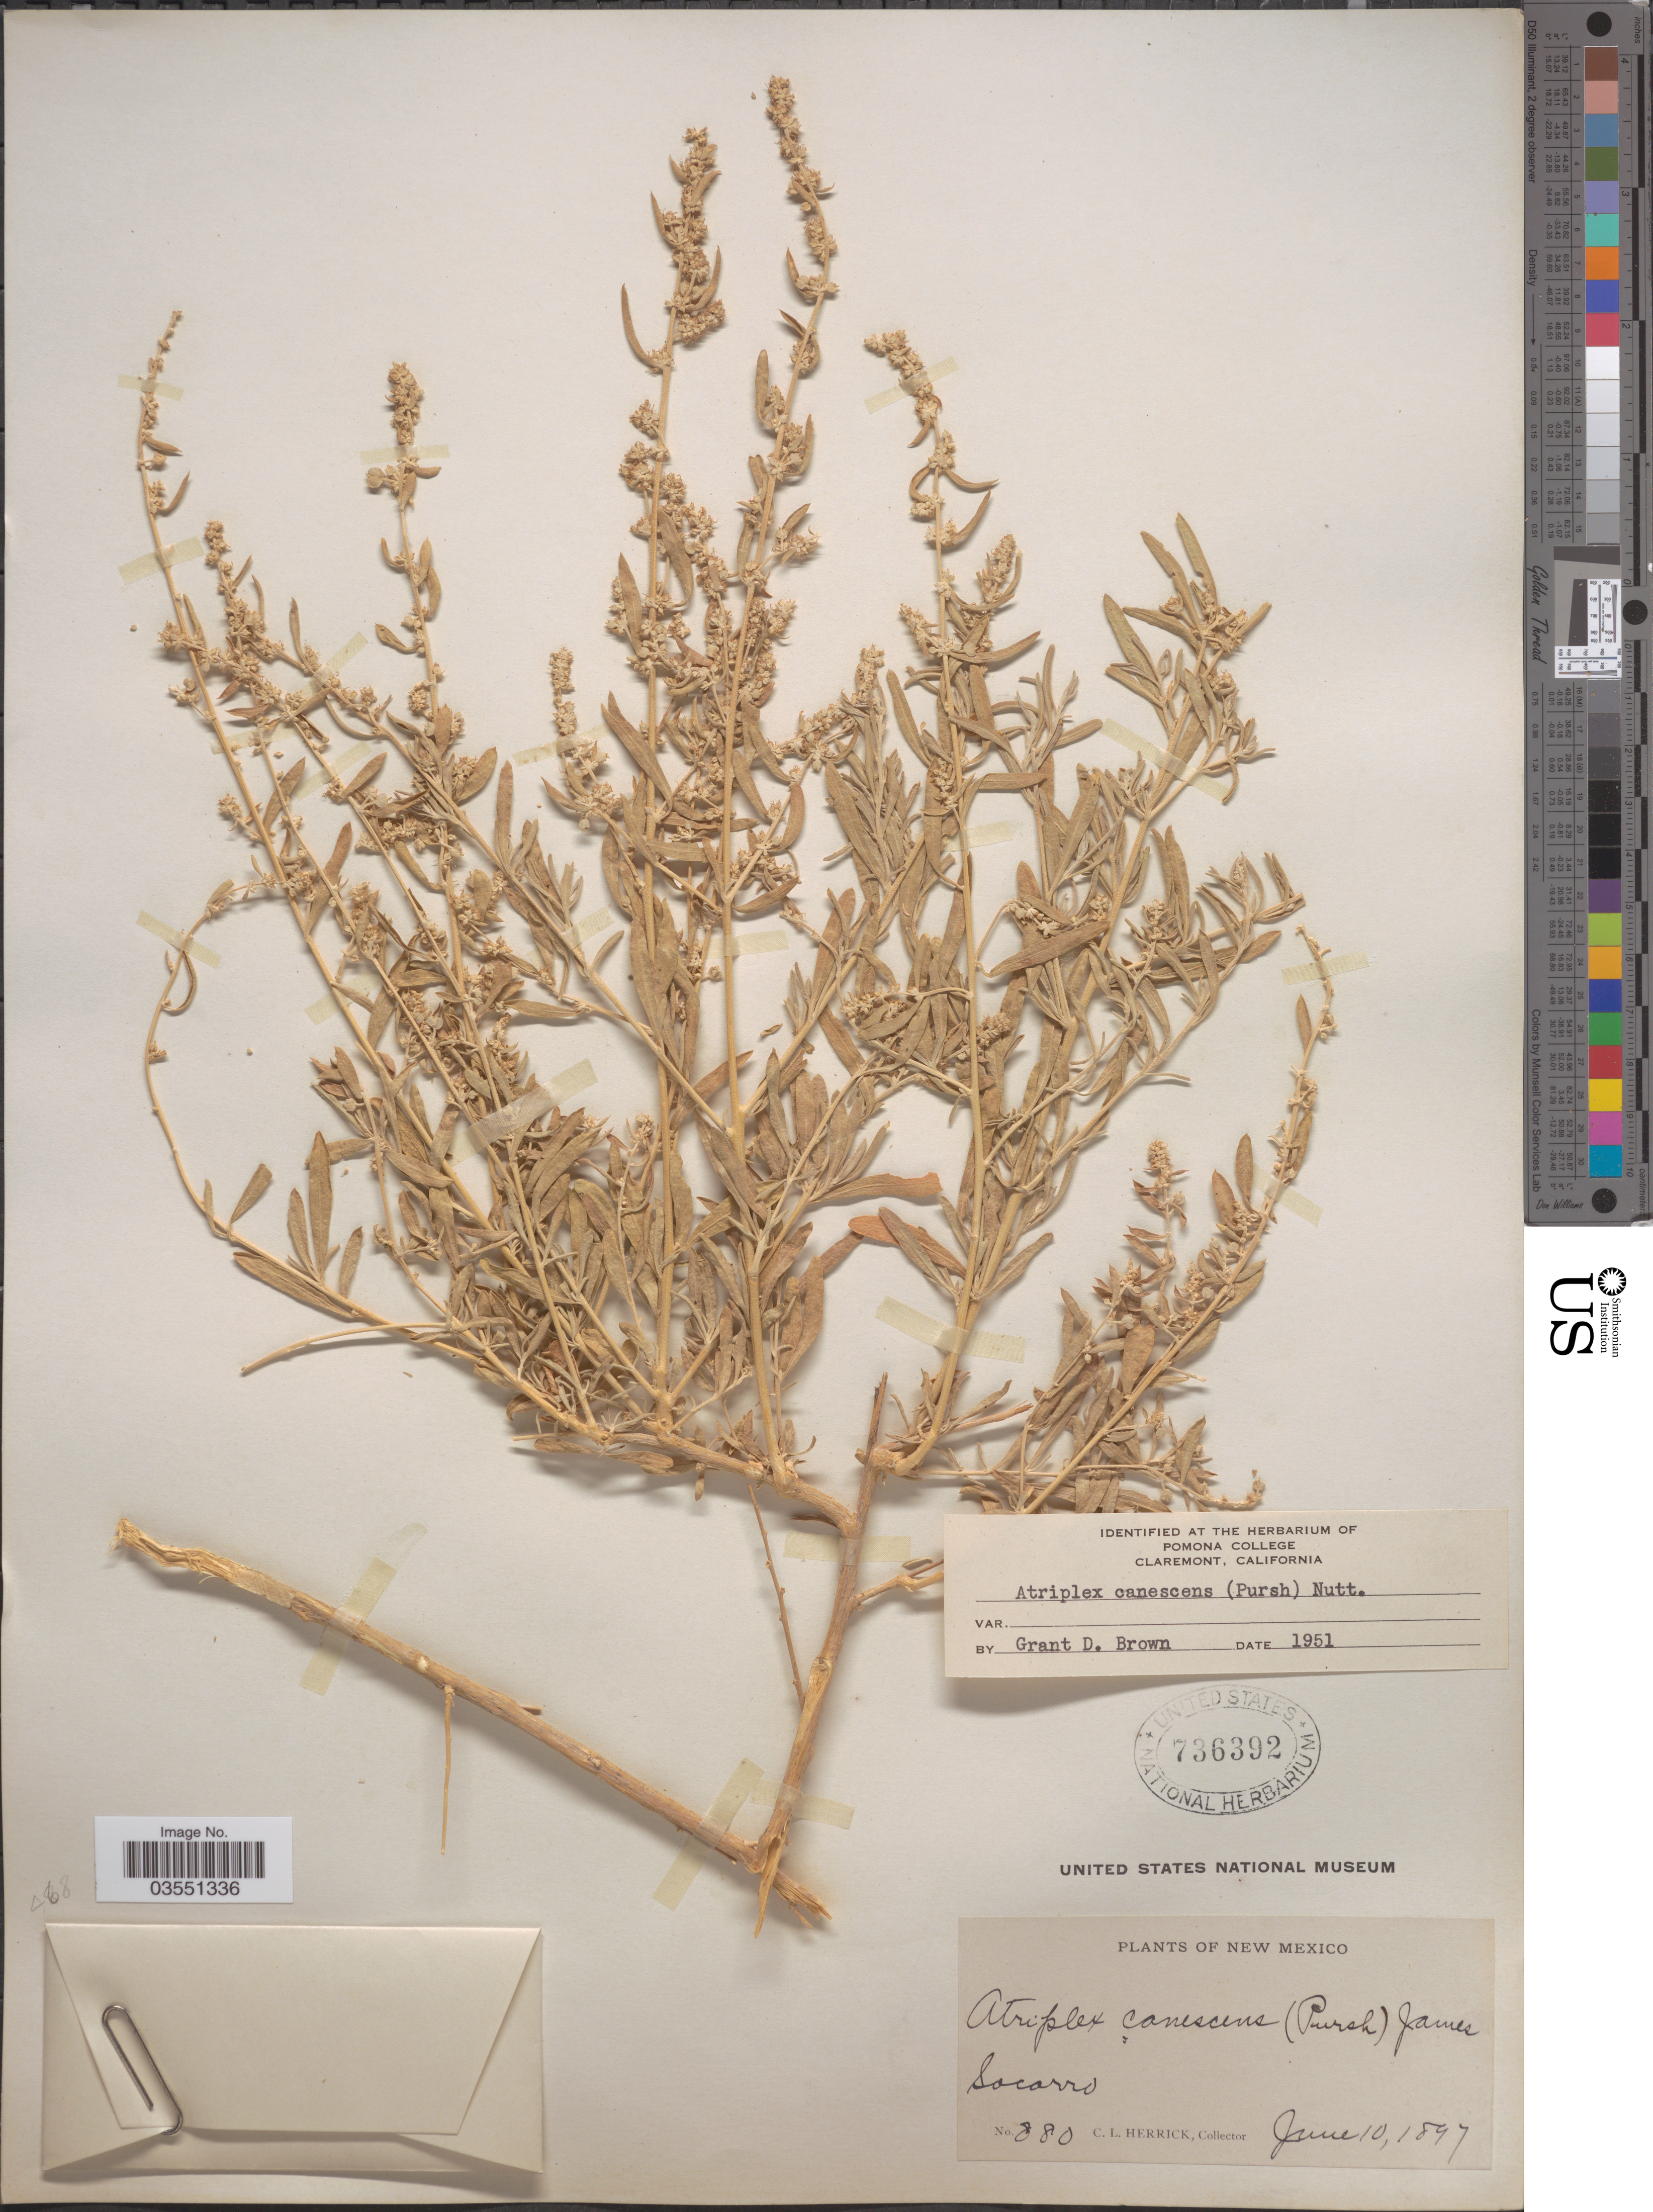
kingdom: Plantae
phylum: Tracheophyta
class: Magnoliopsida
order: Caryophyllales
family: Amaranthaceae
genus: Atriplex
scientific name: Atriplex canescens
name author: (Pursh) Nutt.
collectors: C. Herrick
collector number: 880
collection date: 1897-06-10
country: United States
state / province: New Mexico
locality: Socorro.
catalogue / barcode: US 736392